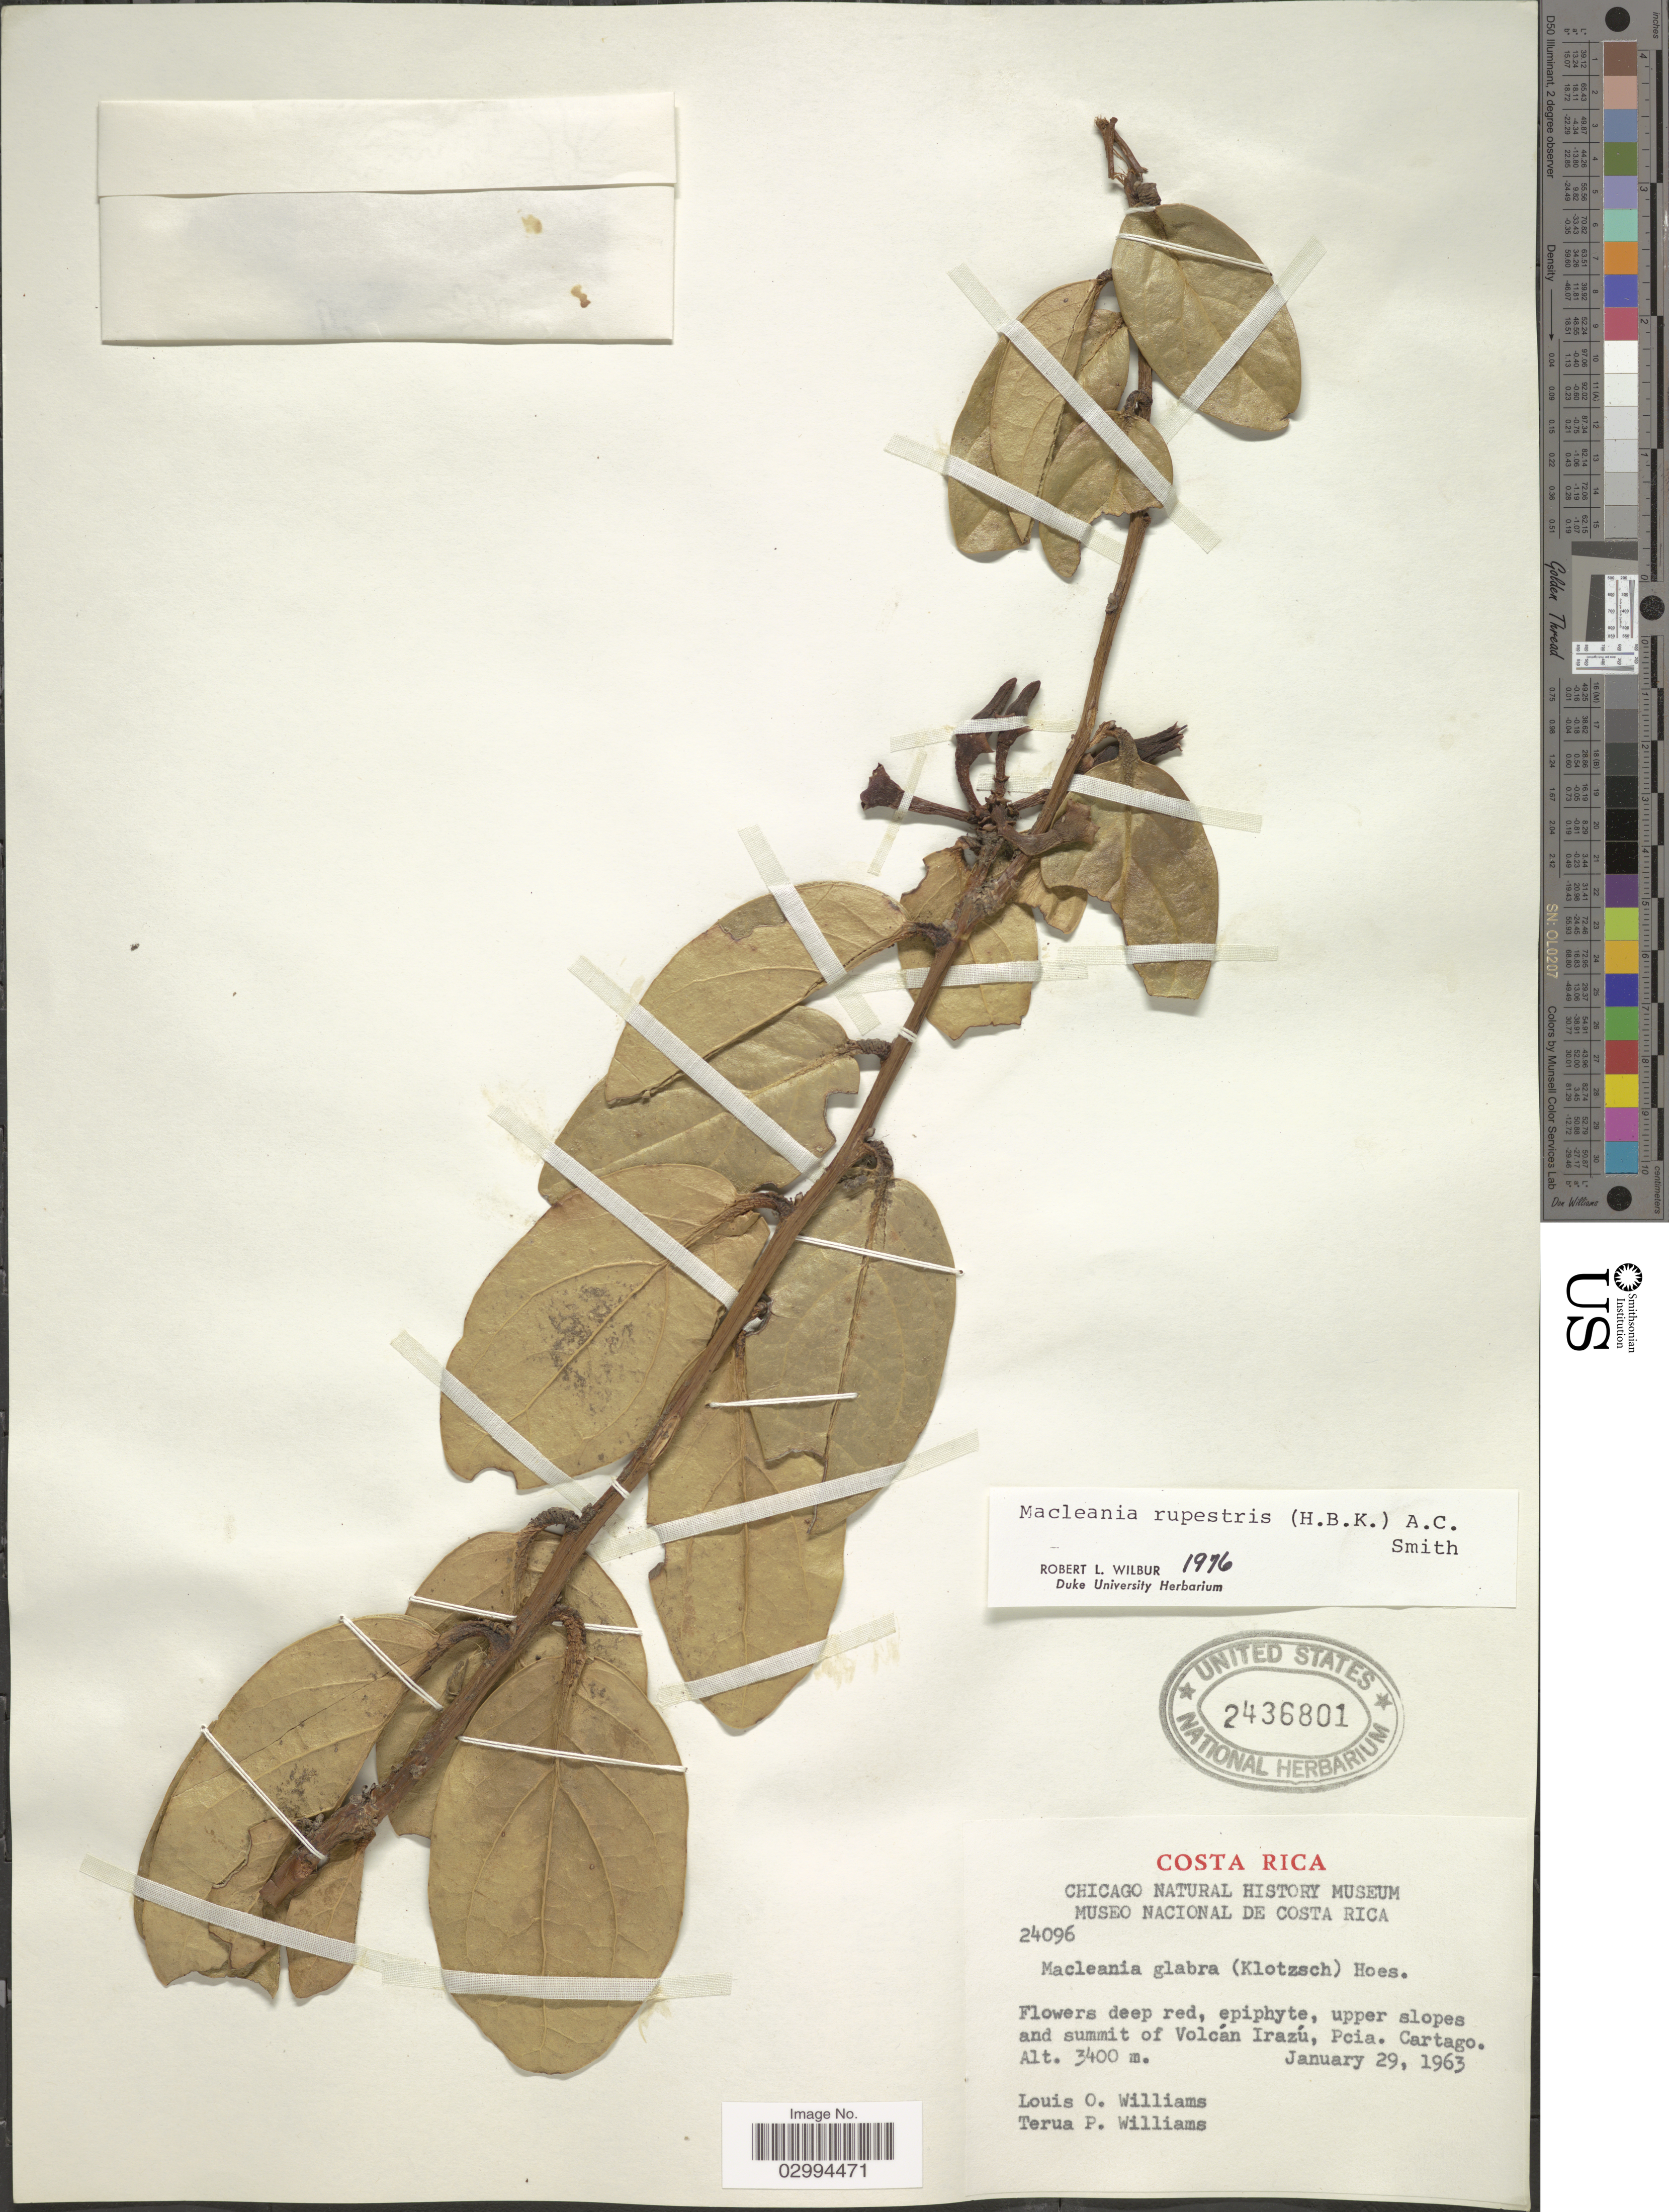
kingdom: Plantae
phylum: Tracheophyta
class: Magnoliopsida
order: Ericales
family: Ericaceae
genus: Macleania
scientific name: Macleania rupestris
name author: (Kunth) A.C. Sm.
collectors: L. O. Williams & T. Williams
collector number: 24096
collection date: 1963-01-29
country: Costa Rica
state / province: Cartago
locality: Upper slopes and summit of Volcán Irazú.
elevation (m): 3400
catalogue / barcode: US 2436801